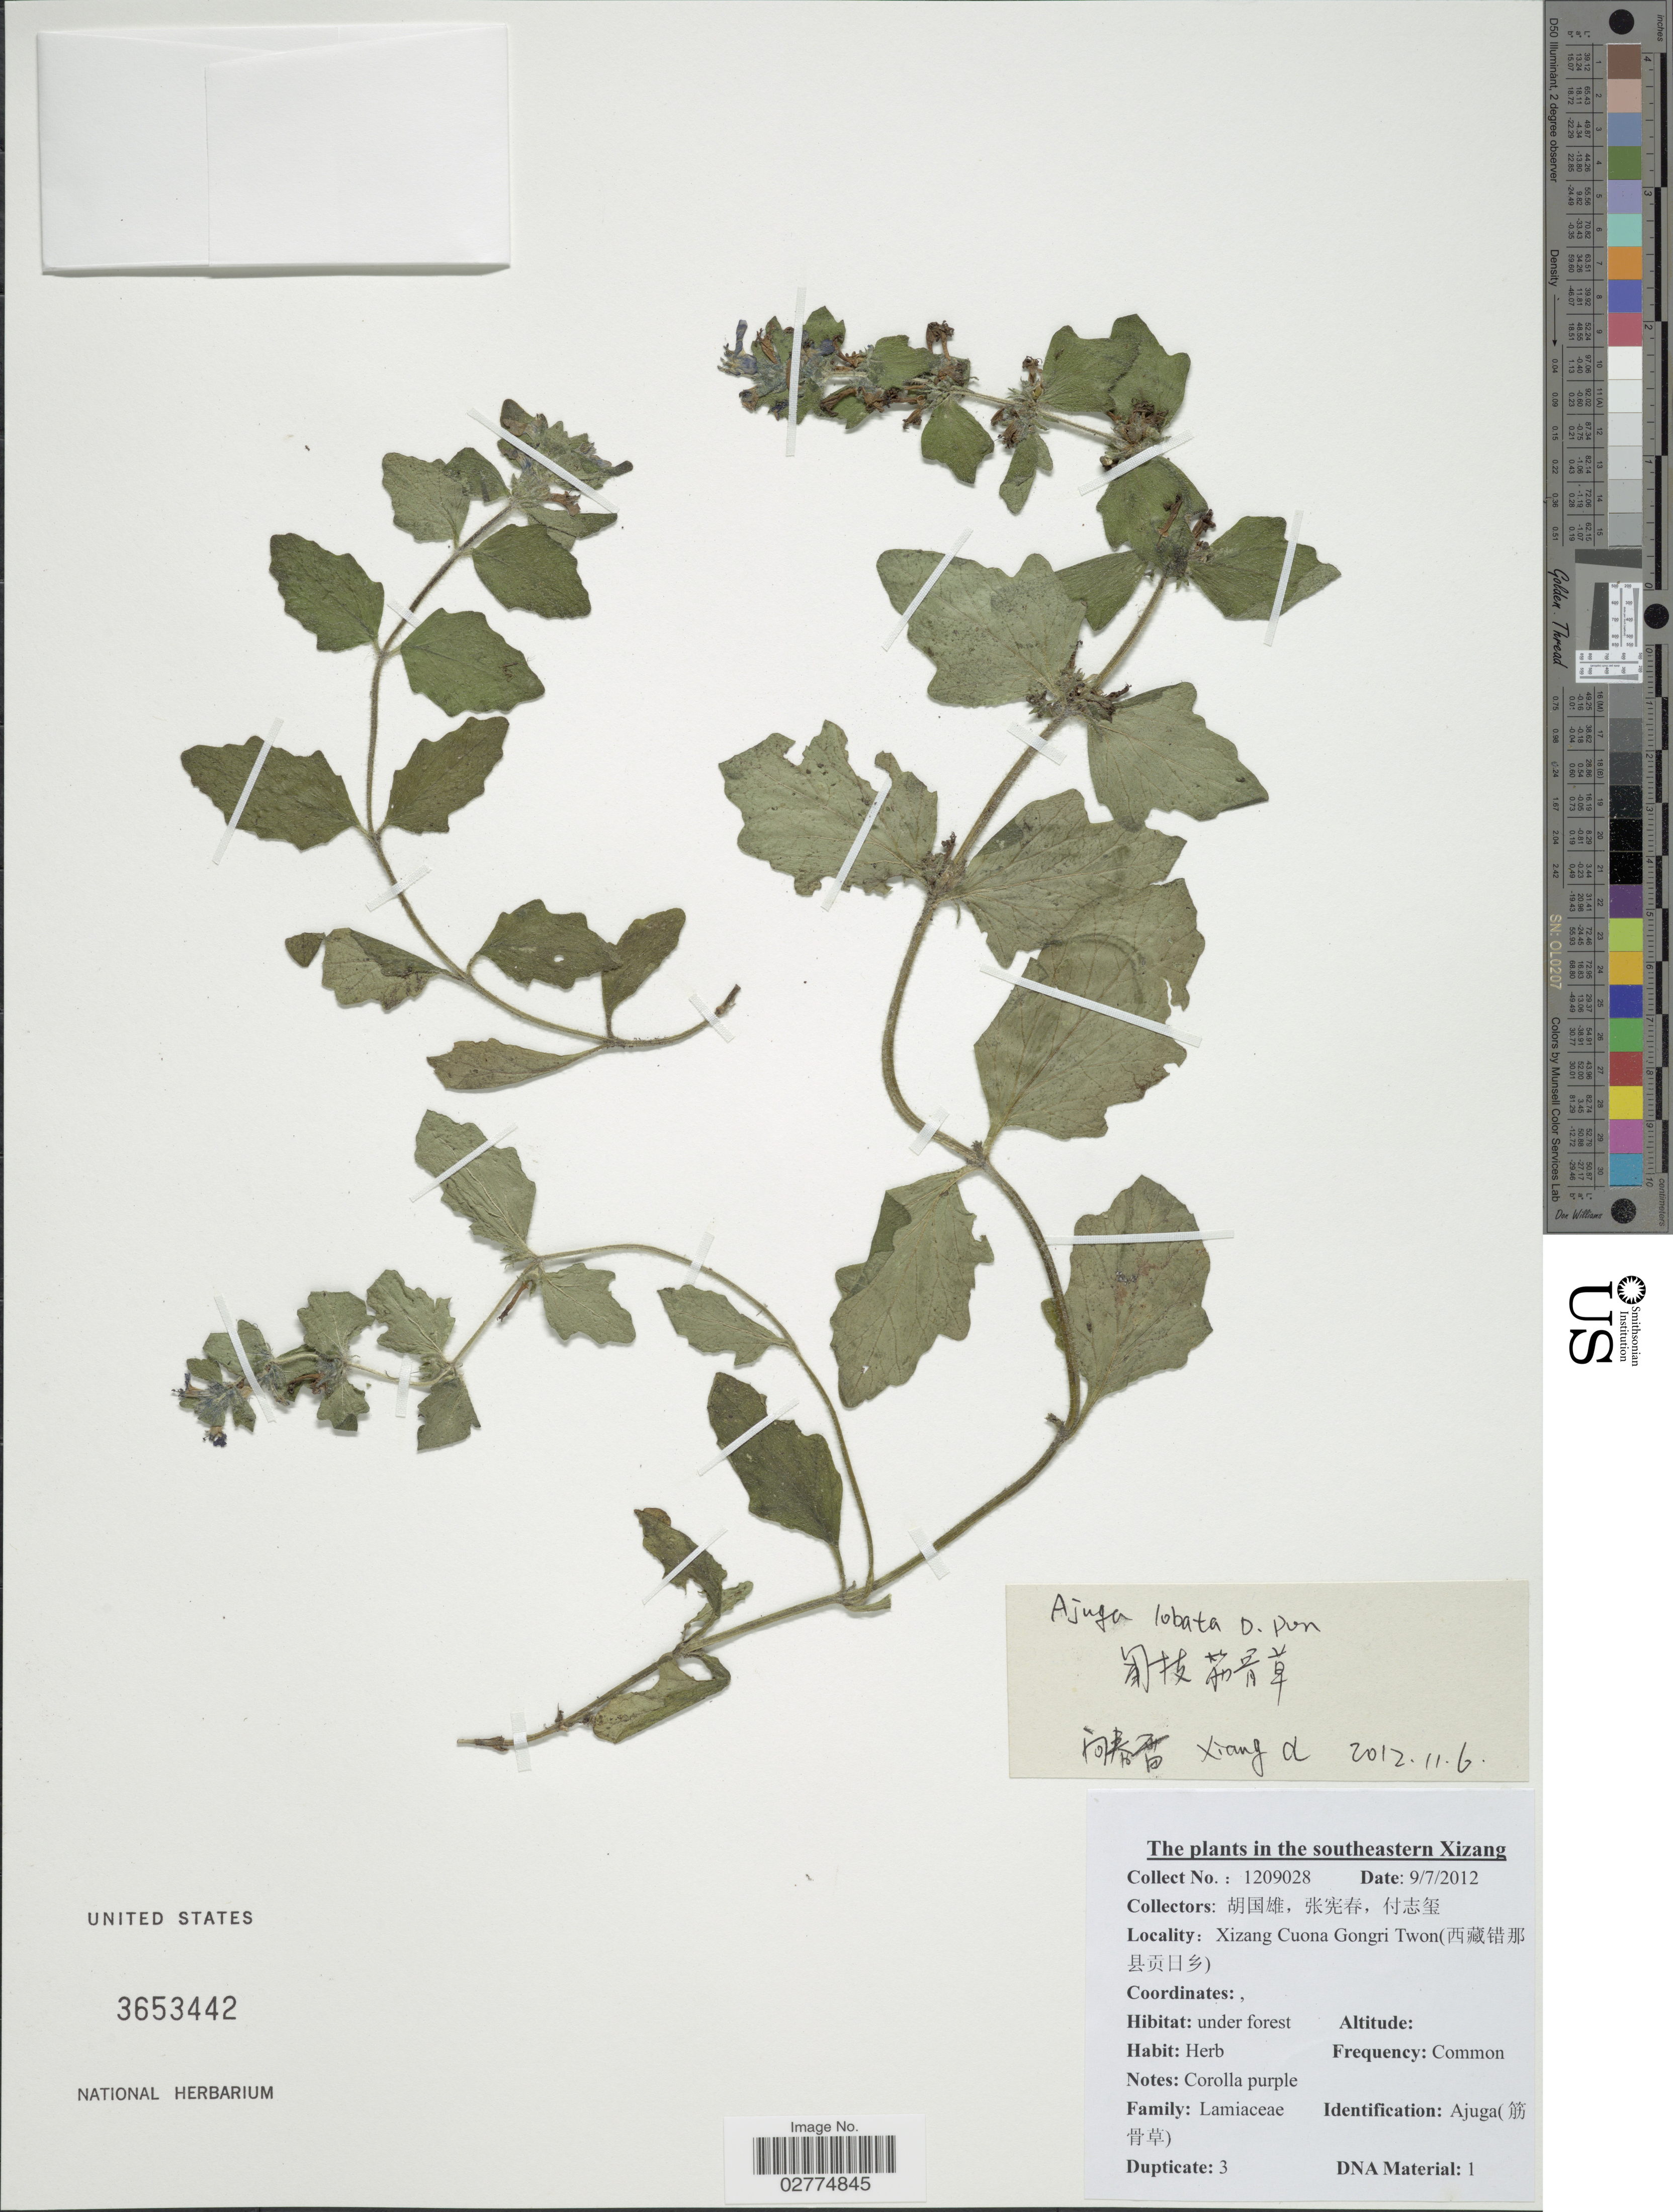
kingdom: Plantae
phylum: Tracheophyta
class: Magnoliopsida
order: Lamiales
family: Lamiaceae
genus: Ajuga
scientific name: Ajuga lobata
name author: D. Don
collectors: Collector illegible, Collector illegible & Collector illegible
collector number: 1209028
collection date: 2012-07-09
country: China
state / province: Xizang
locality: Southeastern Xizang, Xizang Cuona Gongri Twon (X).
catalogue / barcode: US 3653442